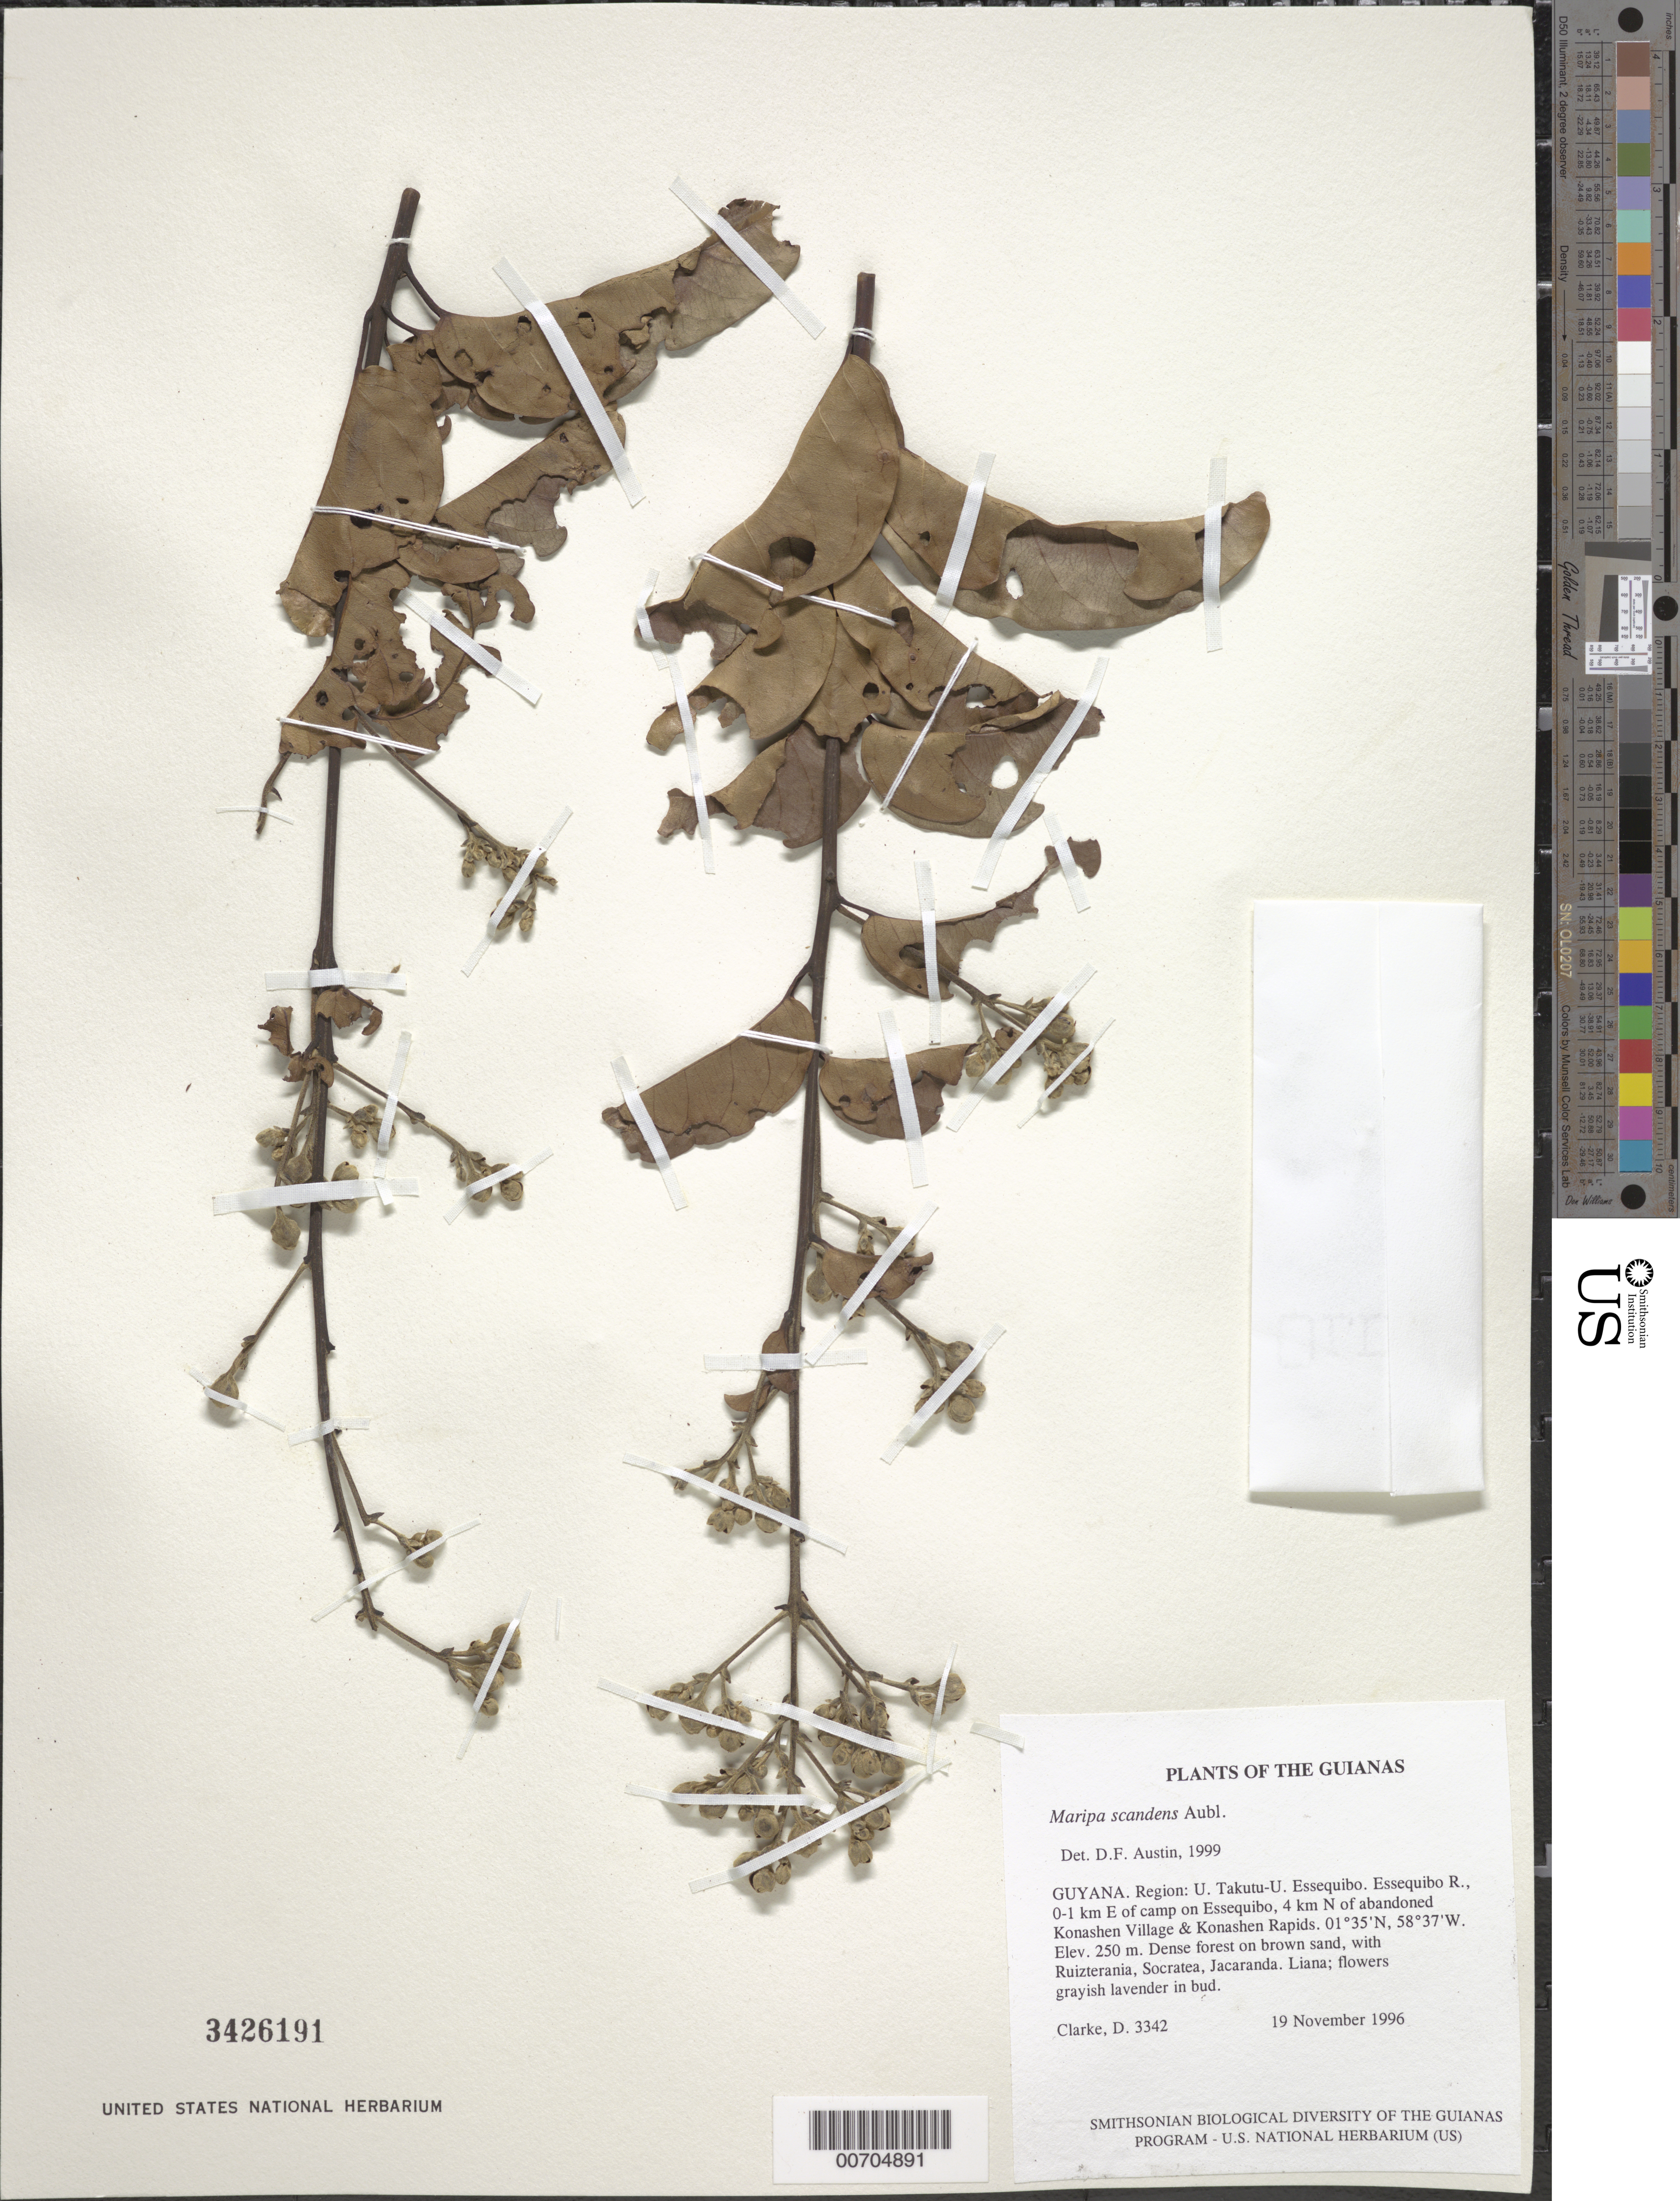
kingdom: Plantae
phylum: Tracheophyta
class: Magnoliopsida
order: Solanales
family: Convolvulaceae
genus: Maripa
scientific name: Maripa scandens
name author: Aubl.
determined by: Austin, D. F.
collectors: H. D. Clarke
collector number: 3342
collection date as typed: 19 November 1996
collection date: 1996-11-19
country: Guyana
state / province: U. Takutu-U. Essequibo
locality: Essequibo R., 0-1 km E of camp on Essequibo, 4 km N of abandoned Konashen Village & Konashen Rapids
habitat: Dense forest on brown sand, with Ruizterania, Socratea, Jacaranda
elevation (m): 250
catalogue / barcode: US 3426191